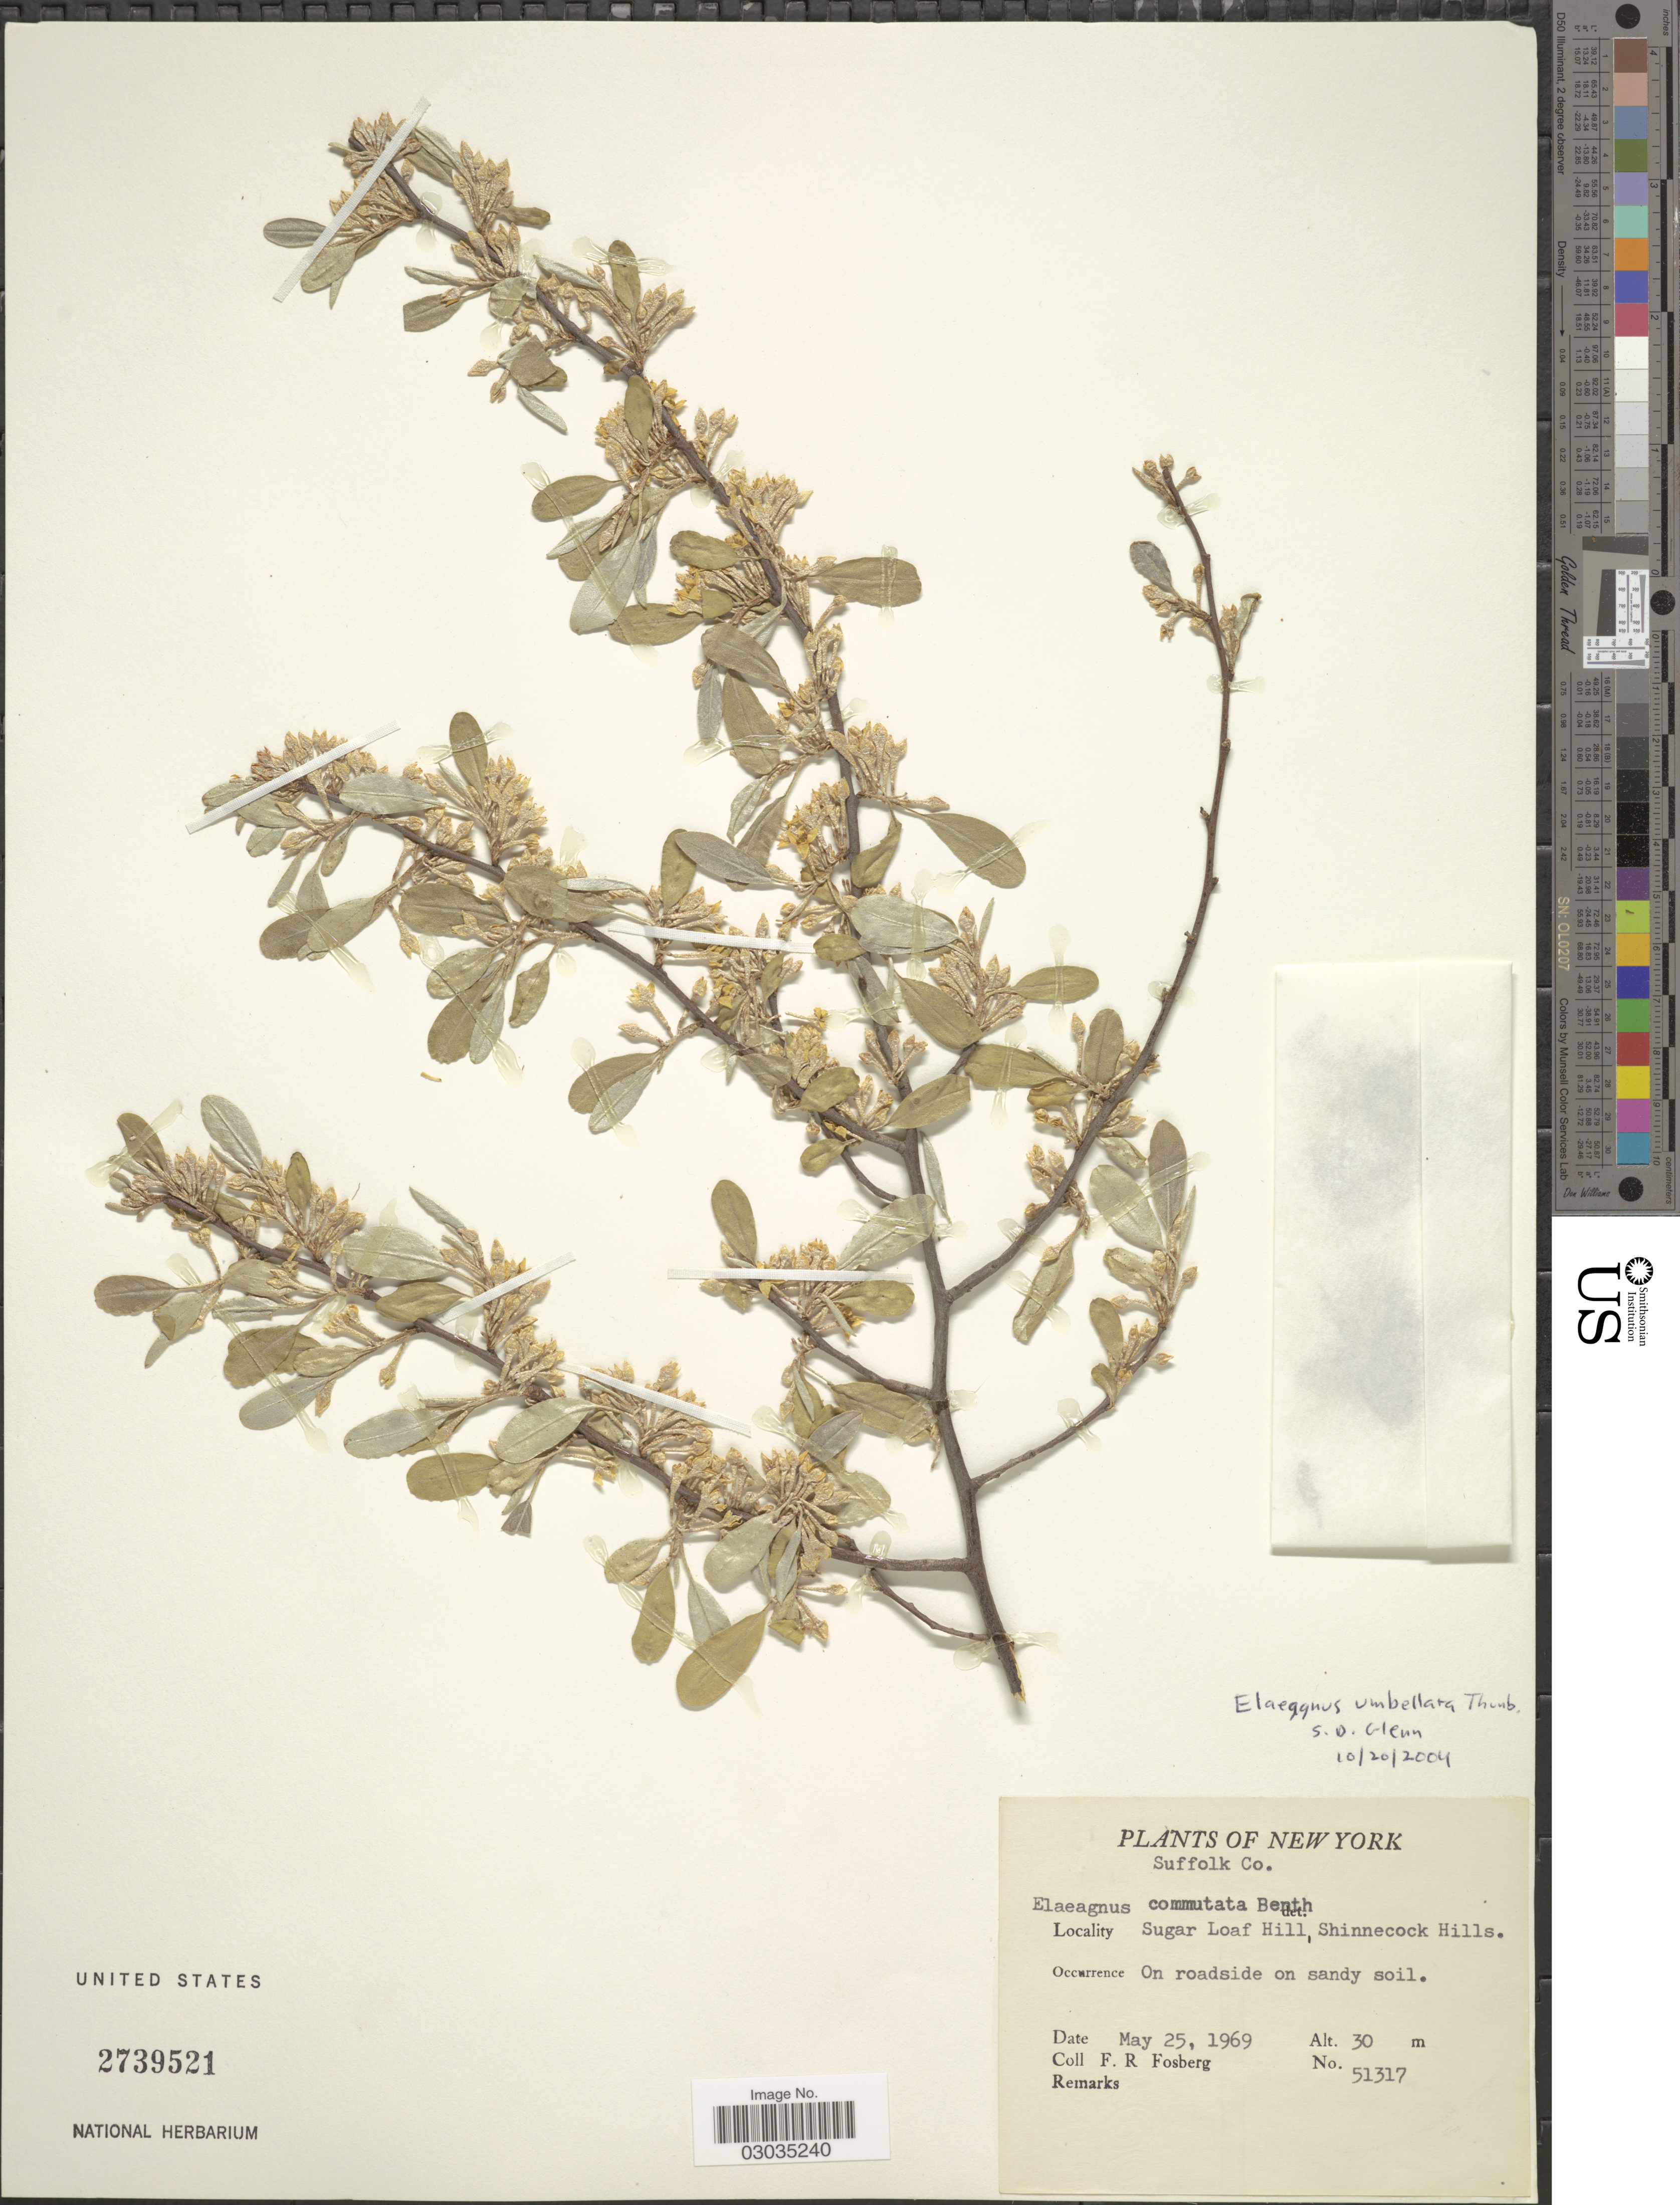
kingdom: Plantae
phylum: Tracheophyta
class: Magnoliopsida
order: Rosales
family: Elaeagnaceae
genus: Elaeagnus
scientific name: Elaeagnus umbellata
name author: Thunb.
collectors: F. R. Fosberg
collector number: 51317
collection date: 1969-05-25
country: United States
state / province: New York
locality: Suffolk Co., Sugar Loaf Hill, Shinnecock Hills.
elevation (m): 30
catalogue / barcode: US 2739521